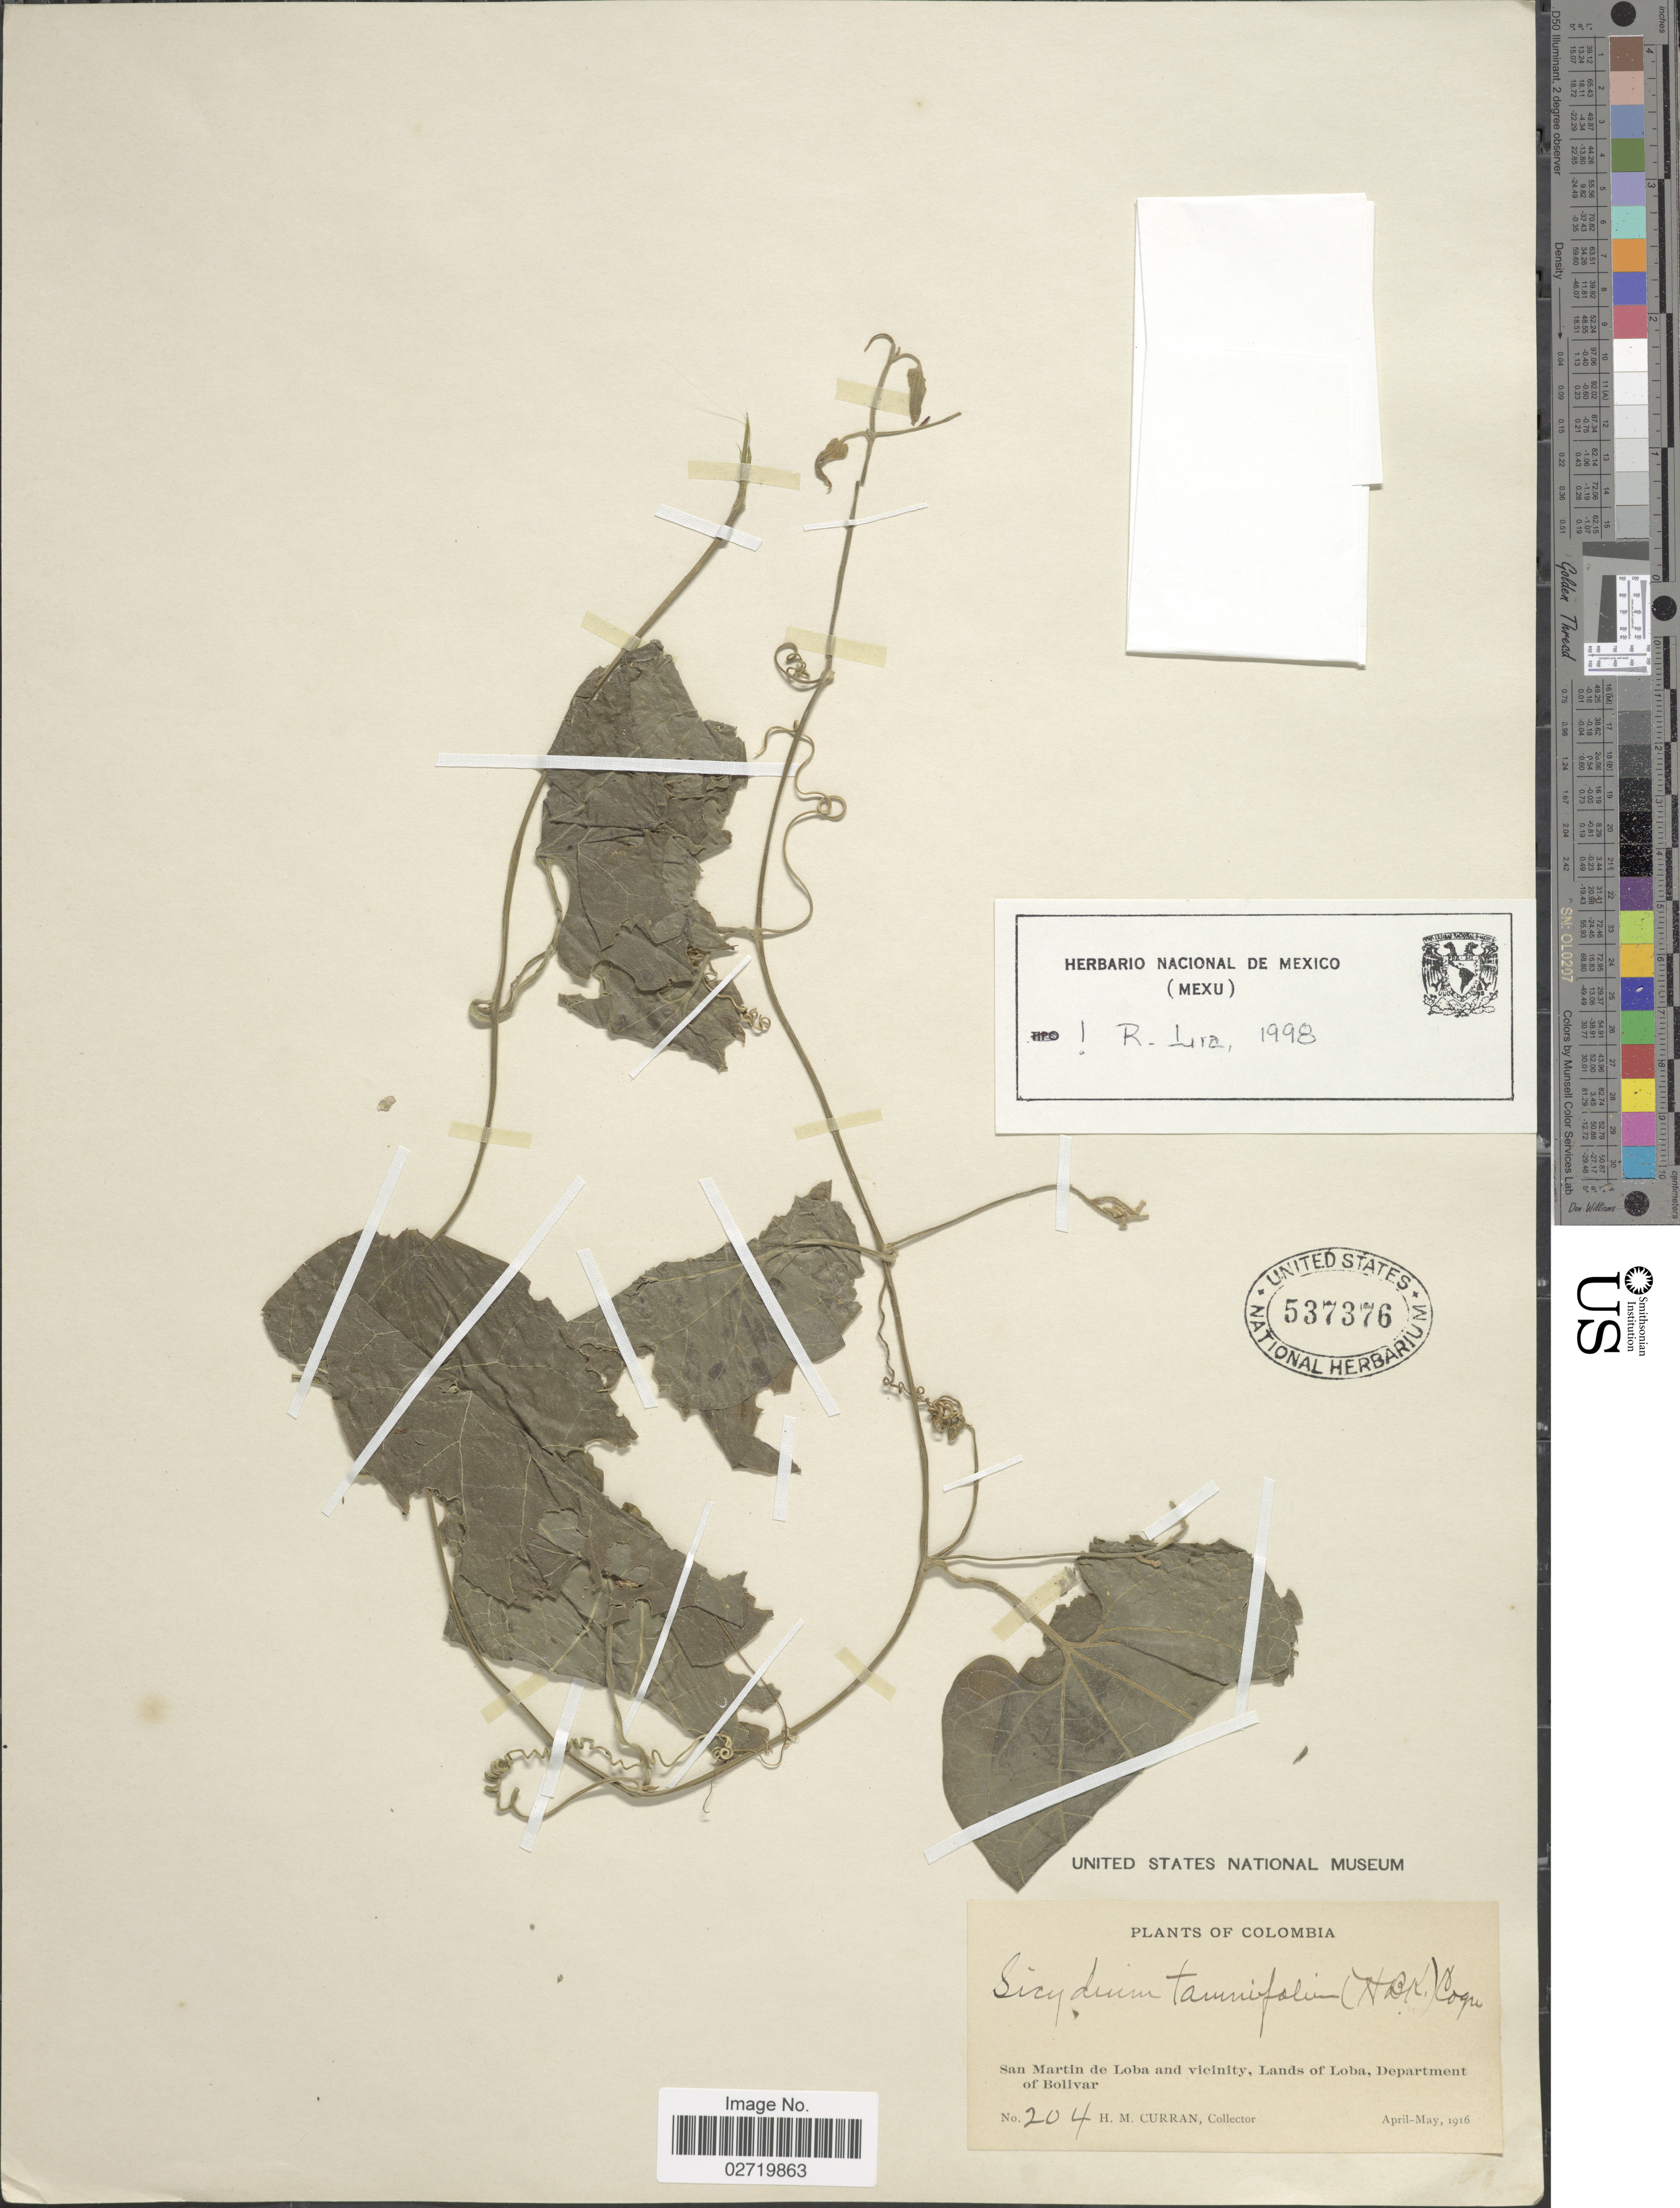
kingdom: Plantae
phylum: Tracheophyta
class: Magnoliopsida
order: Cucurbitales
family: Cucurbitaceae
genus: Sicydium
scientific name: Sicydium tamnifolium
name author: (Kunth) Cogn.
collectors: H. M. Curran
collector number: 204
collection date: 1916-04/1916-05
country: Colombia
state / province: Bolívar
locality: San Martin de Loba and vicinity, Lands of Loba, Department of Bolivar.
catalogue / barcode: US 537376